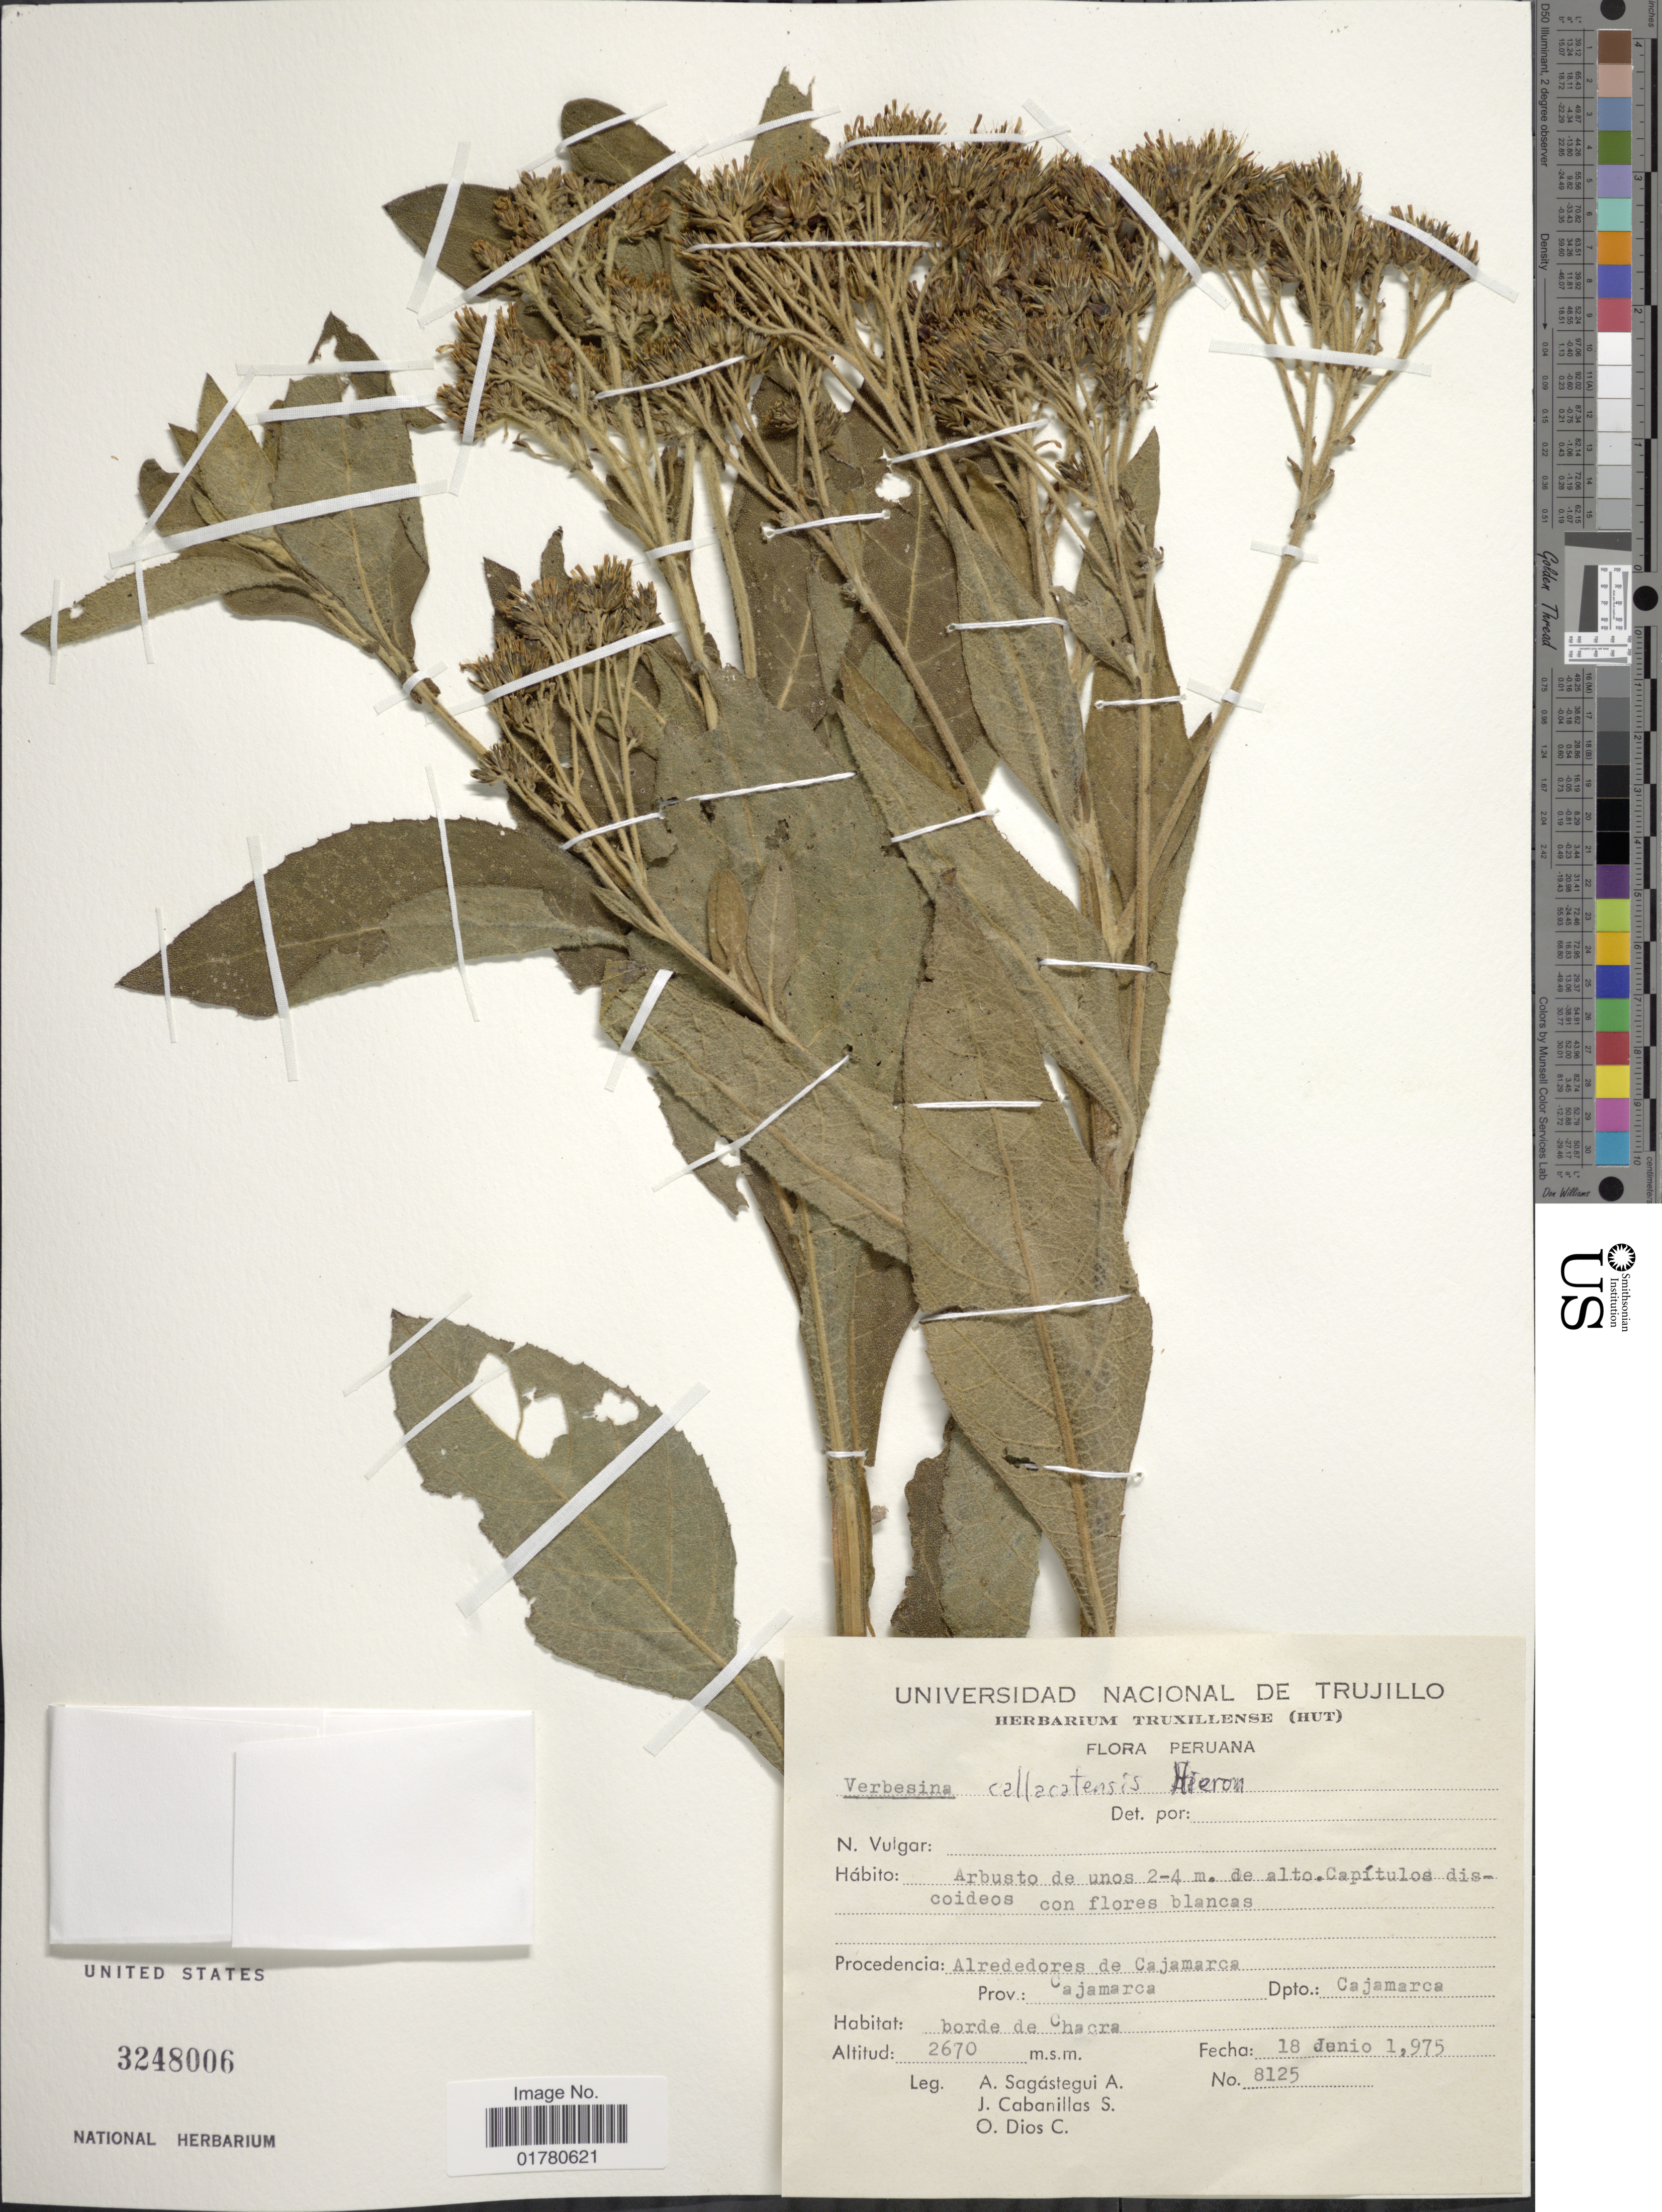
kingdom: Plantae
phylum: Tracheophyta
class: Magnoliopsida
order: Asterales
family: Asteraceae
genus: Verbesina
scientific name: Verbesina callacatensis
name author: Hieron.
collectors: A. Sagástegui A., J. Cabanillas S. & O. Dios C.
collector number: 8125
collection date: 1975-06-18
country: Peru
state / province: Cajamarca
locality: Alrededores de Cajamarca, Dpto Cajamarca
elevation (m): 2670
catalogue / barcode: US 3248006